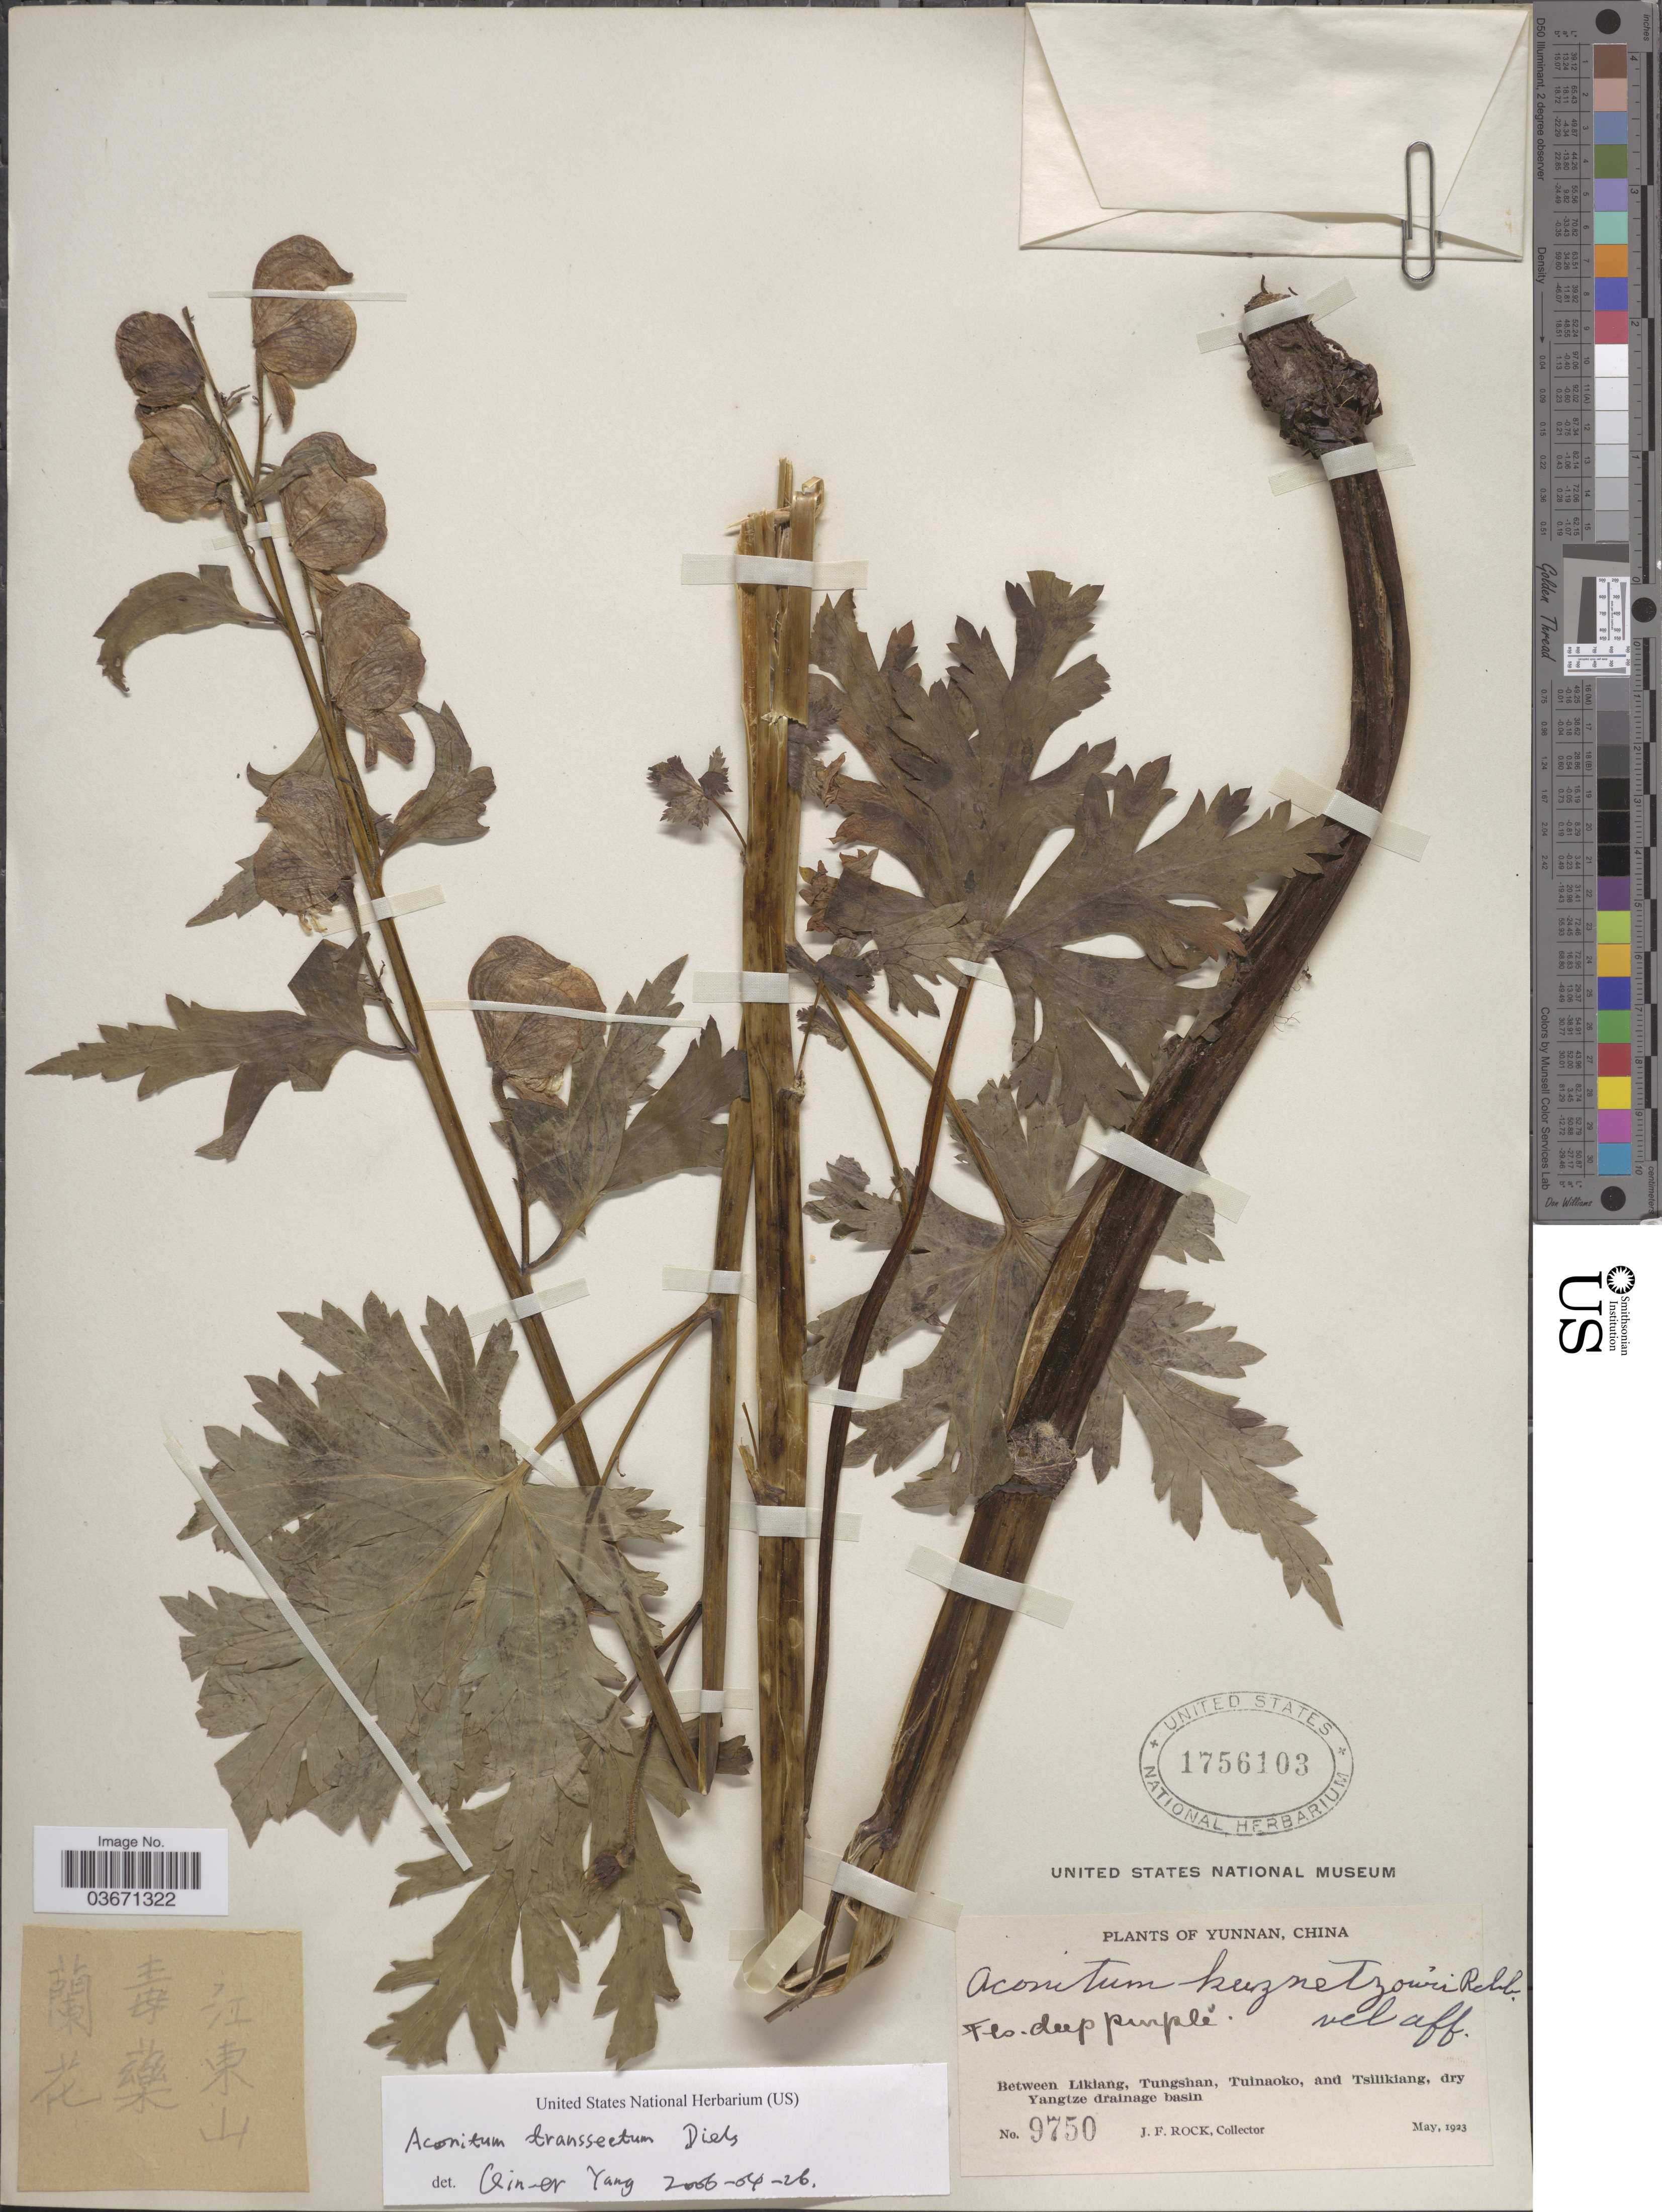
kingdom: Plantae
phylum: Tracheophyta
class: Magnoliopsida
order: Ranunculales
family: Ranunculaceae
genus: Aconitum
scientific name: Aconitum transsectum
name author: Diels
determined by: Yang, Q. E.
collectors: J. Rock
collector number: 9750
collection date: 1923-05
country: China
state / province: Yunnan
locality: Between Likiang, Tungshan, Tuinaoko, and Tsilikiang, dry Yangtze drainage basin.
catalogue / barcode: US 1756103